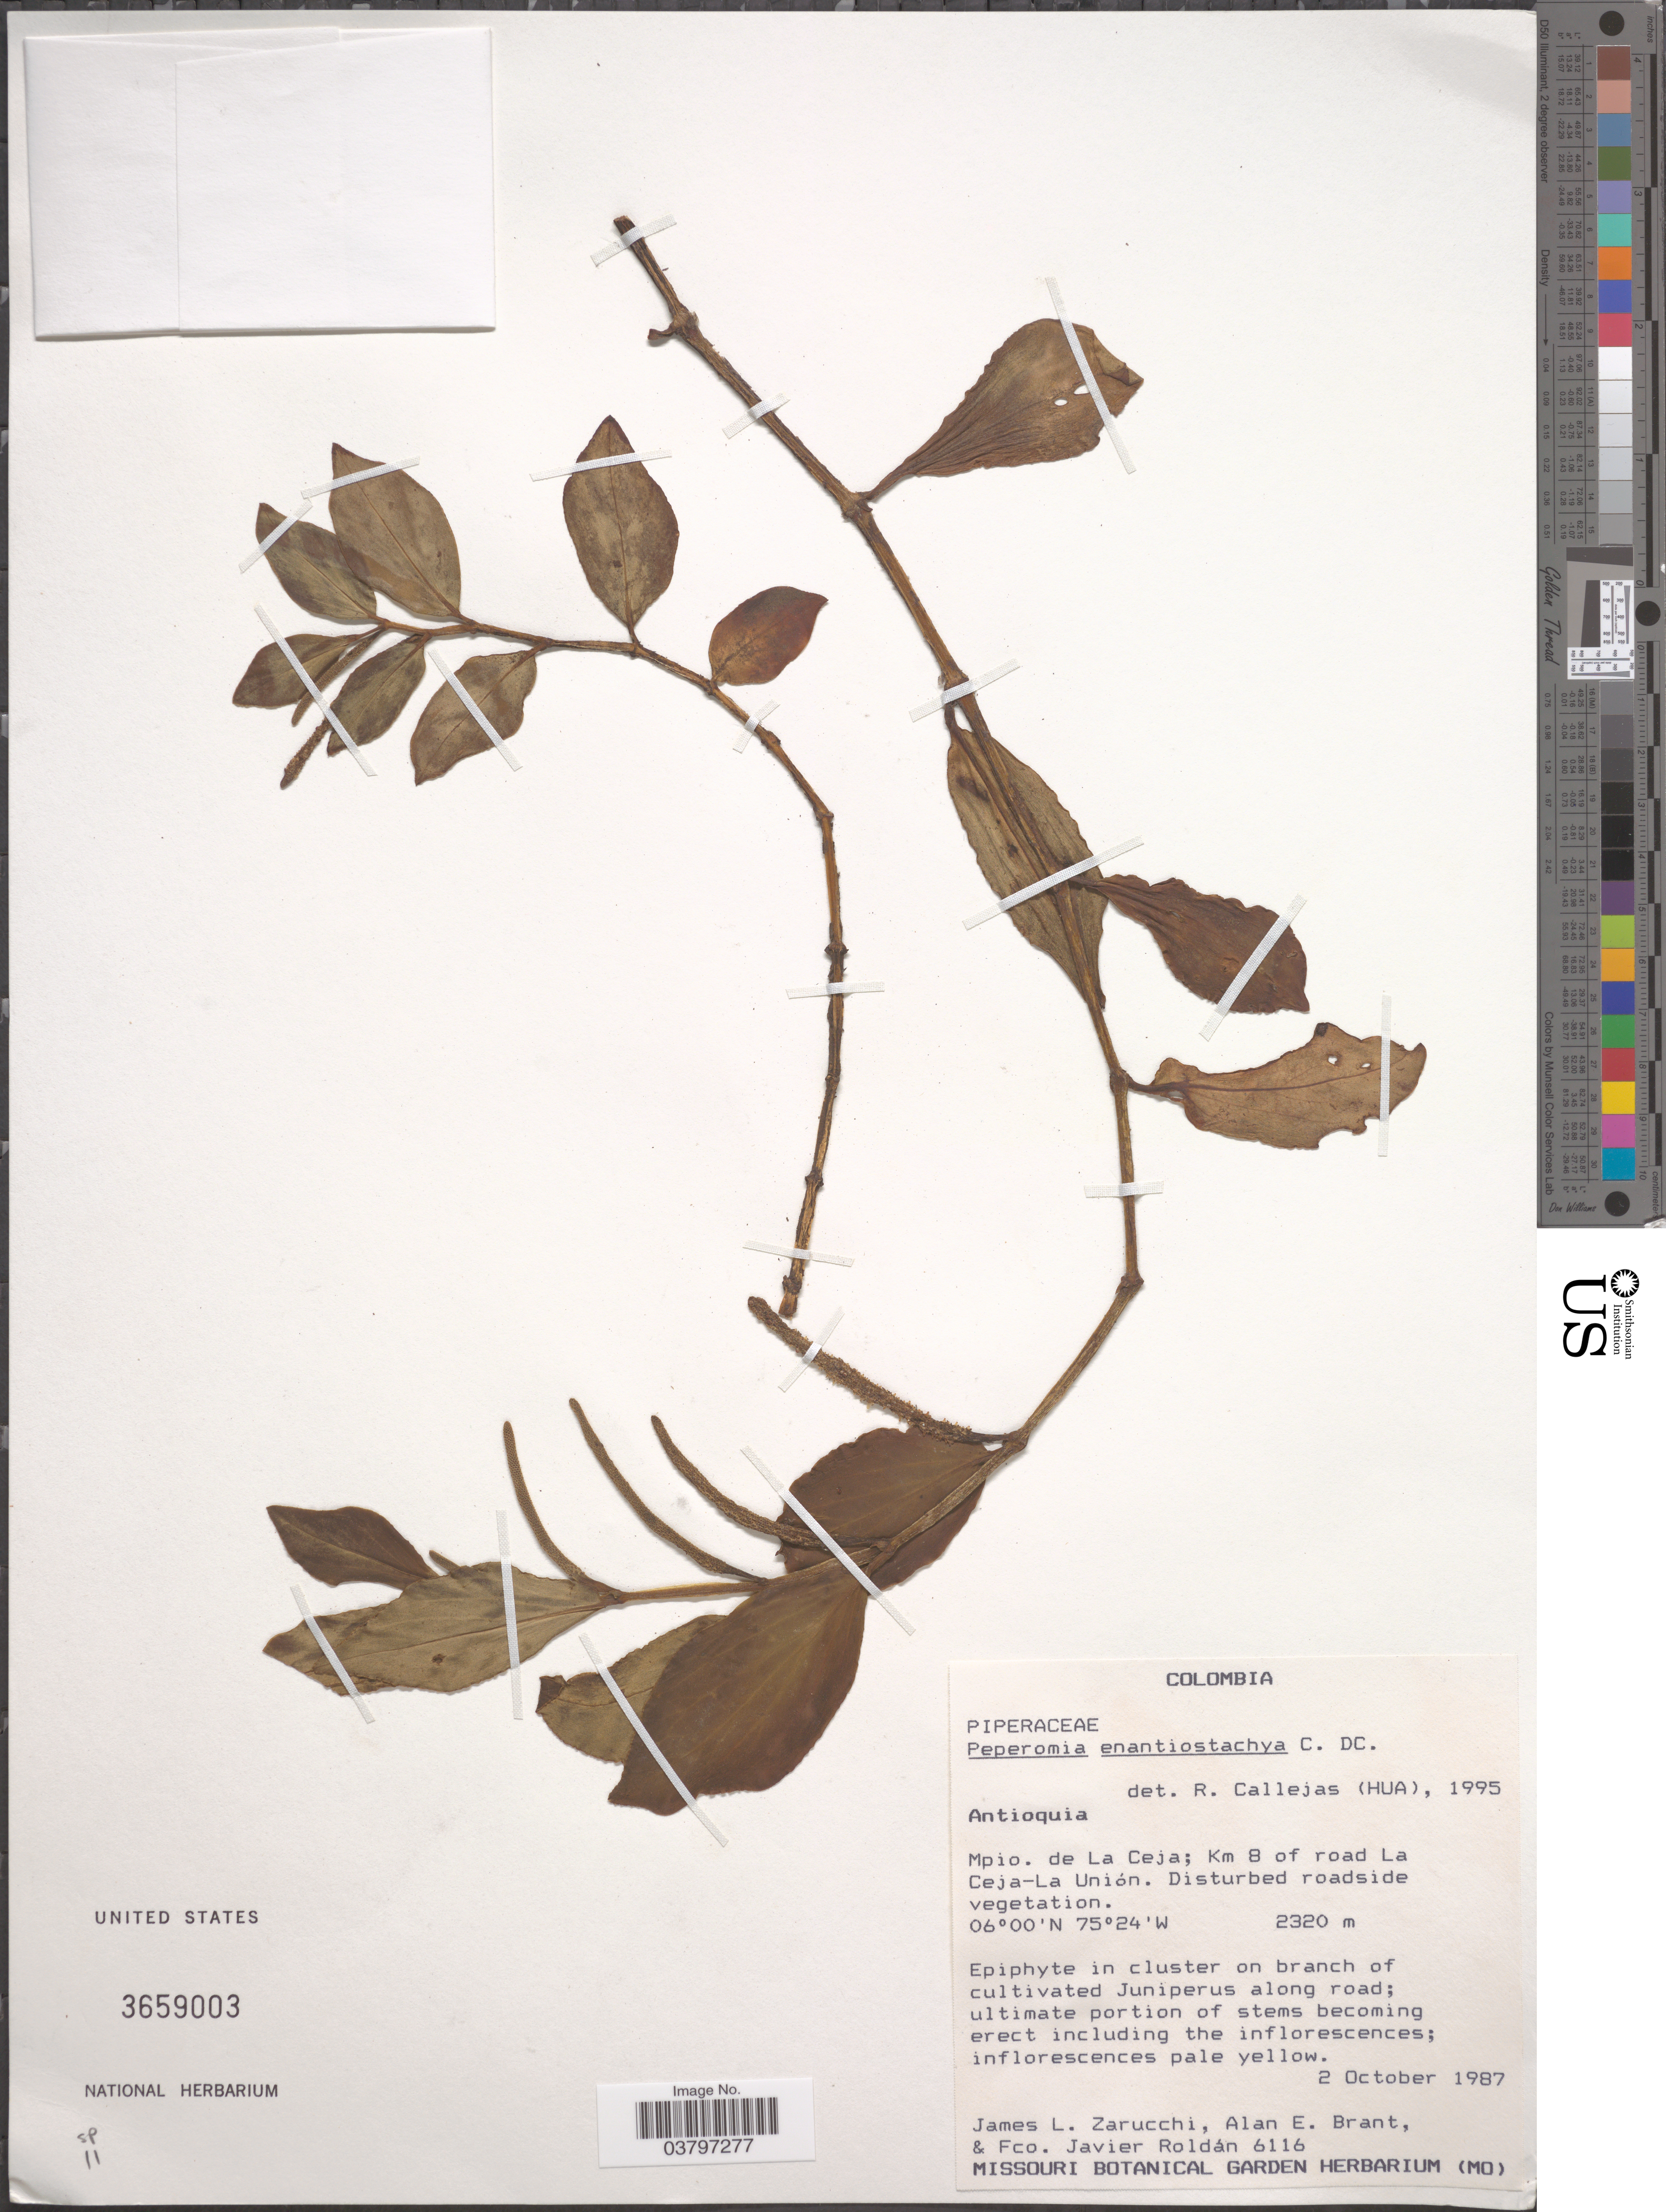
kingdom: Plantae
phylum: Tracheophyta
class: Magnoliopsida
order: Piperales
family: Piperaceae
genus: Peperomia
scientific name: Peperomia trianae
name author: C. DC.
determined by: Jiménez, José Estaban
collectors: J. L. Zarucchi, A. Brant & F. J. Roldán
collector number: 6116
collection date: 1987-10-02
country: Colombia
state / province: Antioquia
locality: Mpio. de La Ceja; Km 8 of road La Ceja-La Unión.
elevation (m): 2320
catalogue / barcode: US 3659003